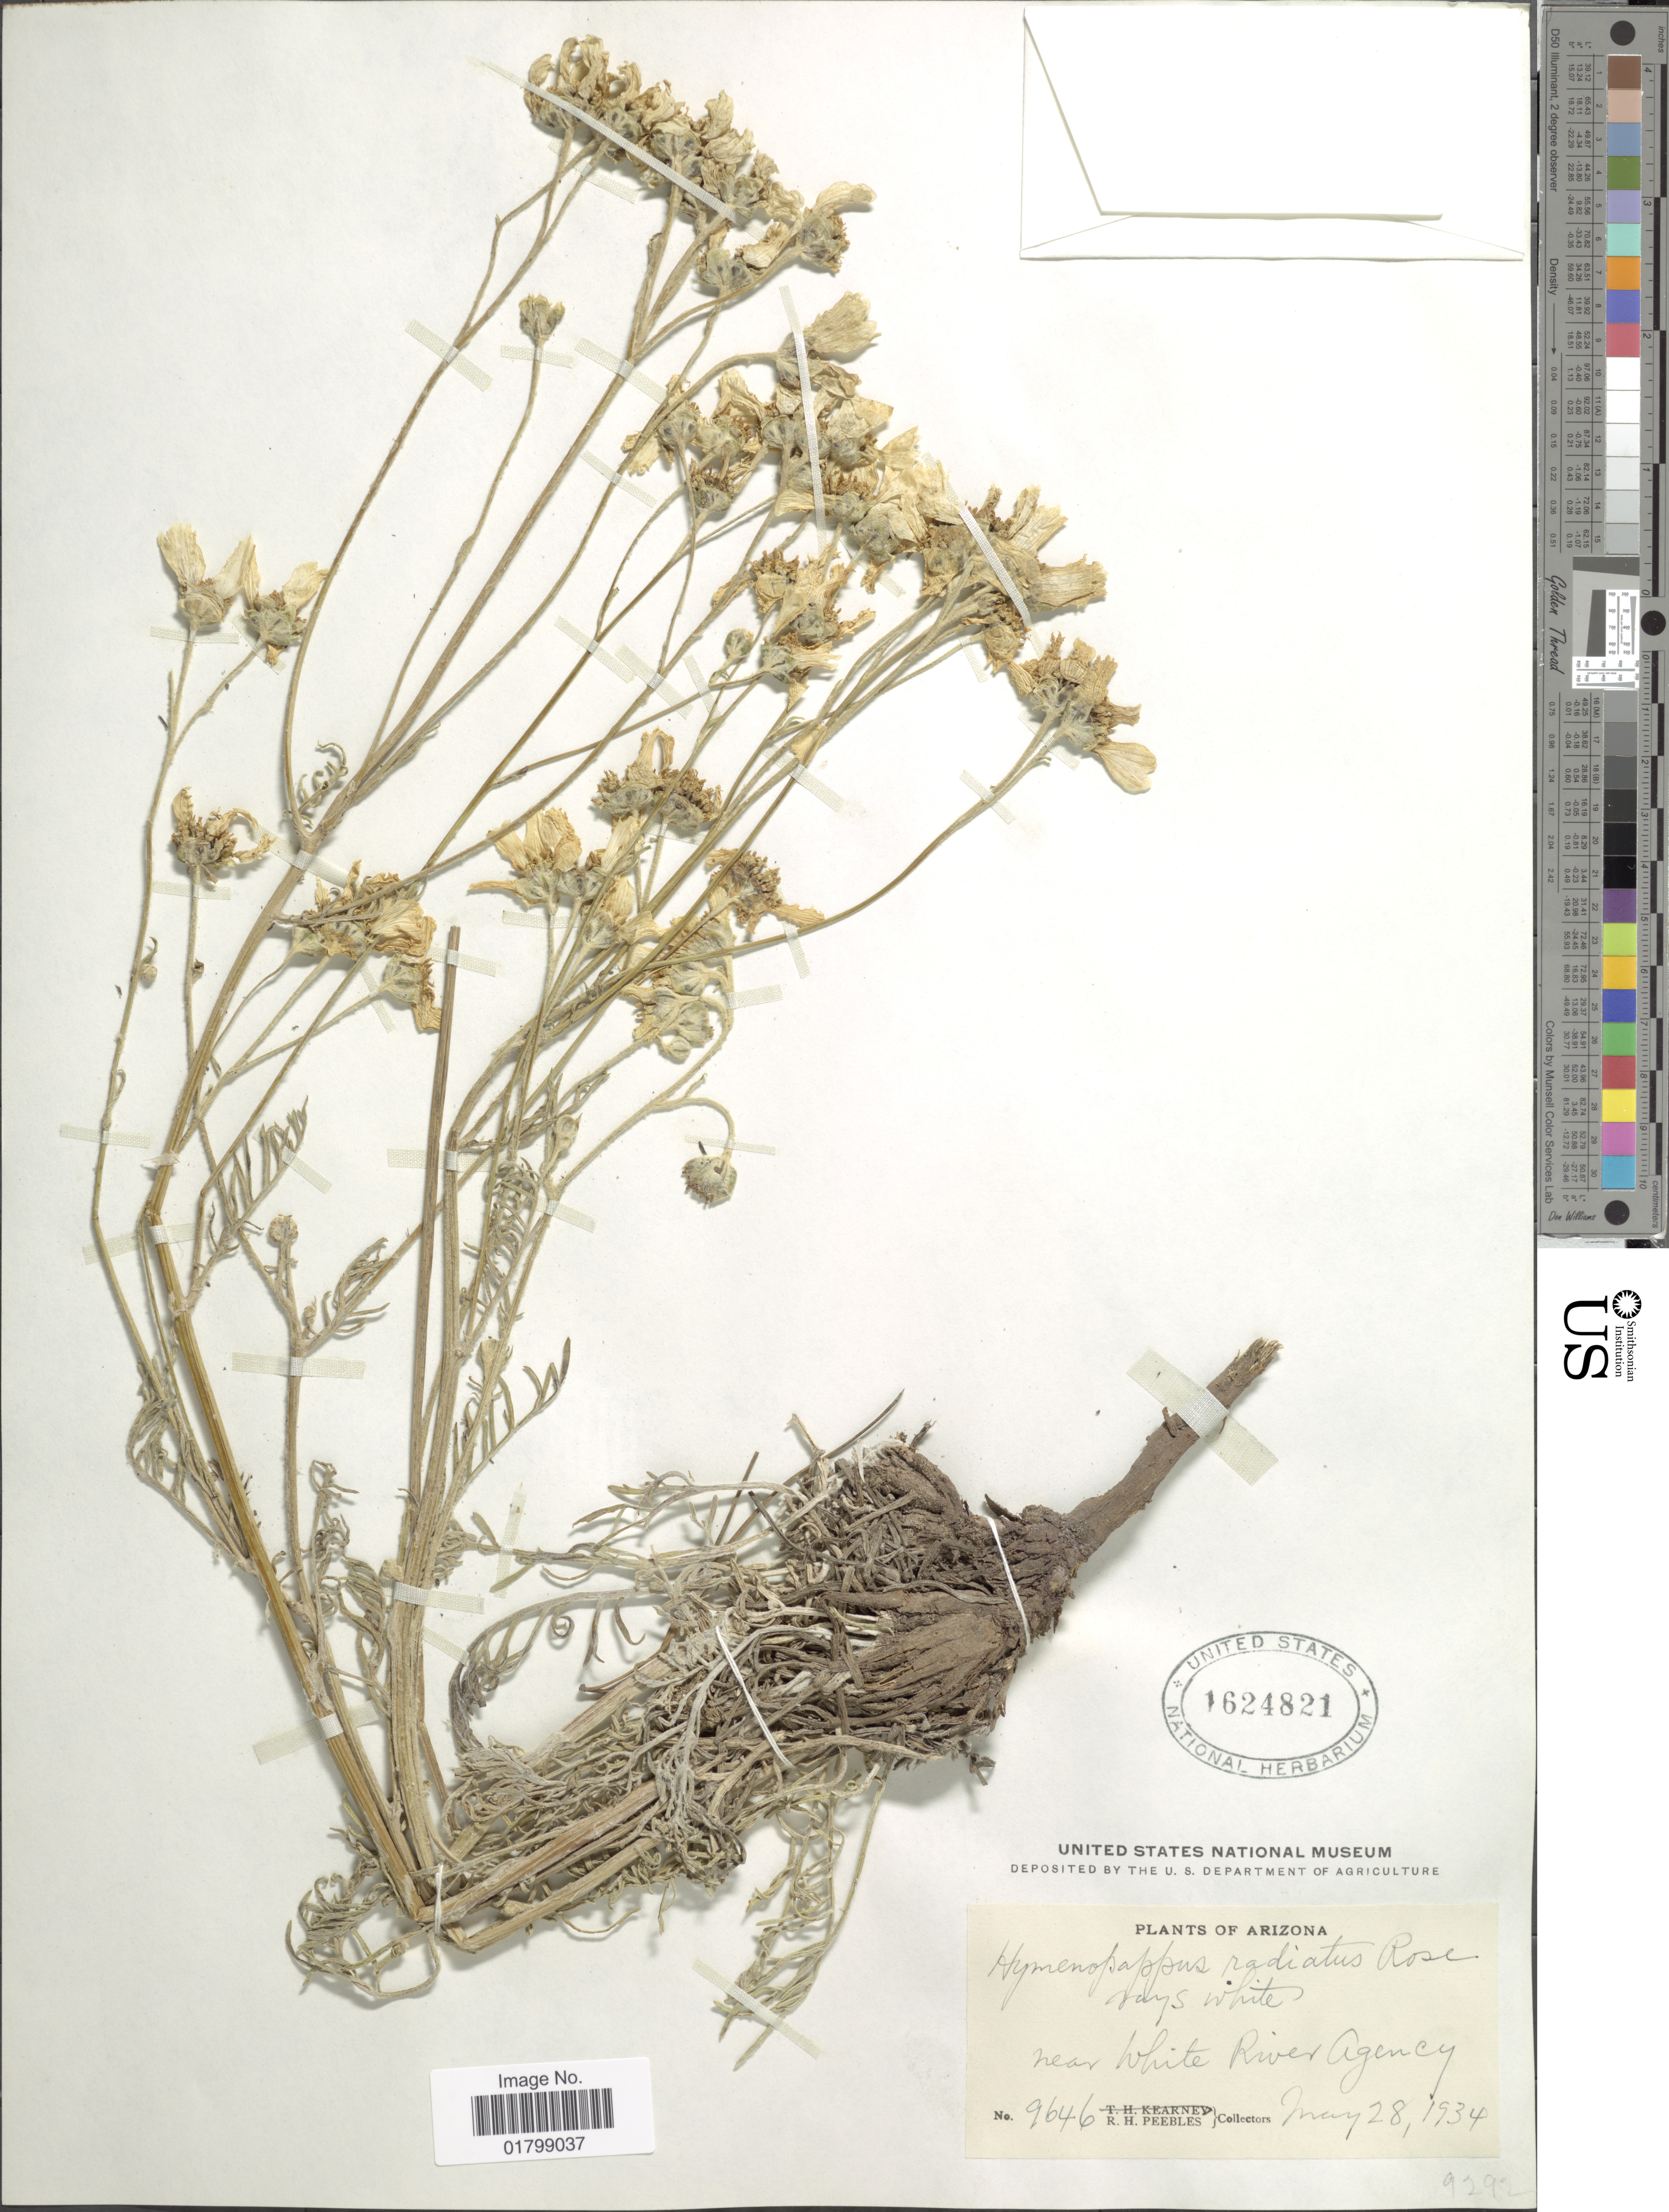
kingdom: Plantae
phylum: Tracheophyta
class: Magnoliopsida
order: Asterales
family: Asteraceae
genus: Hymenopappus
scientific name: Hymenopappus radiatus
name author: Rose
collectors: R. H. Peebles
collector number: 9646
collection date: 1934-05-28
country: United States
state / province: Arizona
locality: Near White River Agency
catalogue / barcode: US 1624821